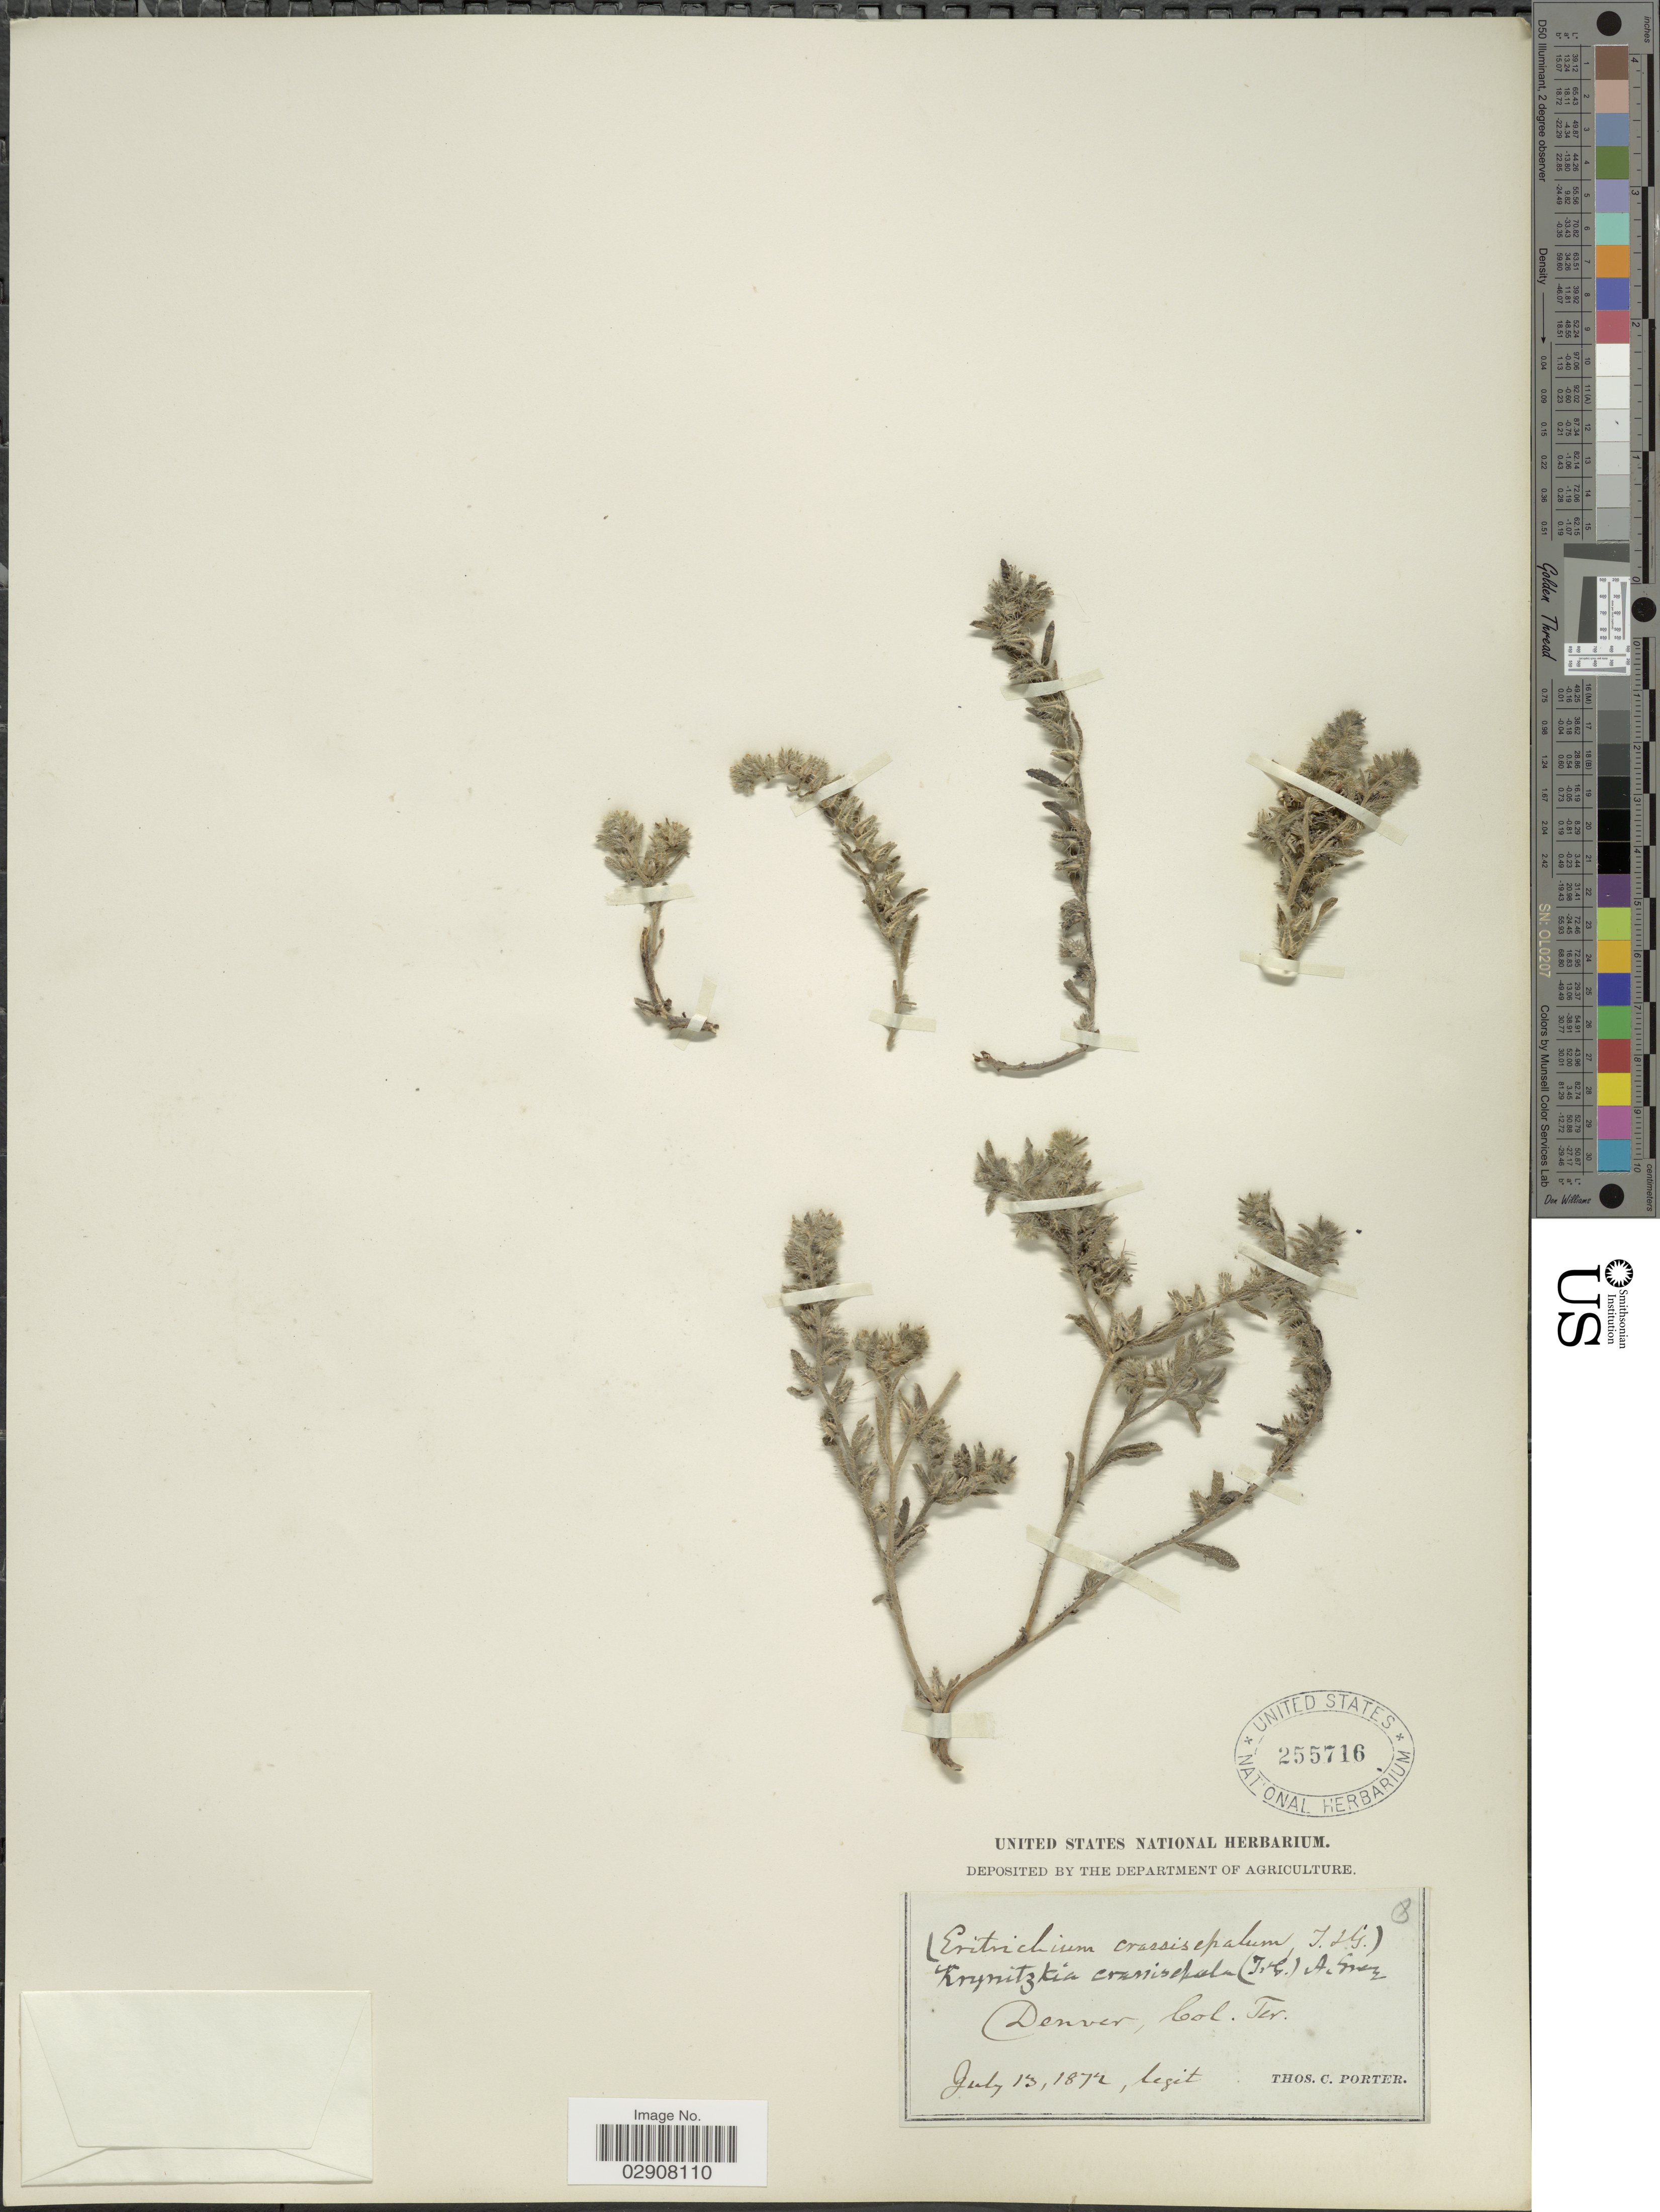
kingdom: Plantae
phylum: Tracheophyta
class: Magnoliopsida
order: Boraginales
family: Boraginaceae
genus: Cryptantha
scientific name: Cryptantha minima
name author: Rydb.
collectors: T. Porter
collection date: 1872-07-13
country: United States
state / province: Colorado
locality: Denver.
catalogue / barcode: US 255716